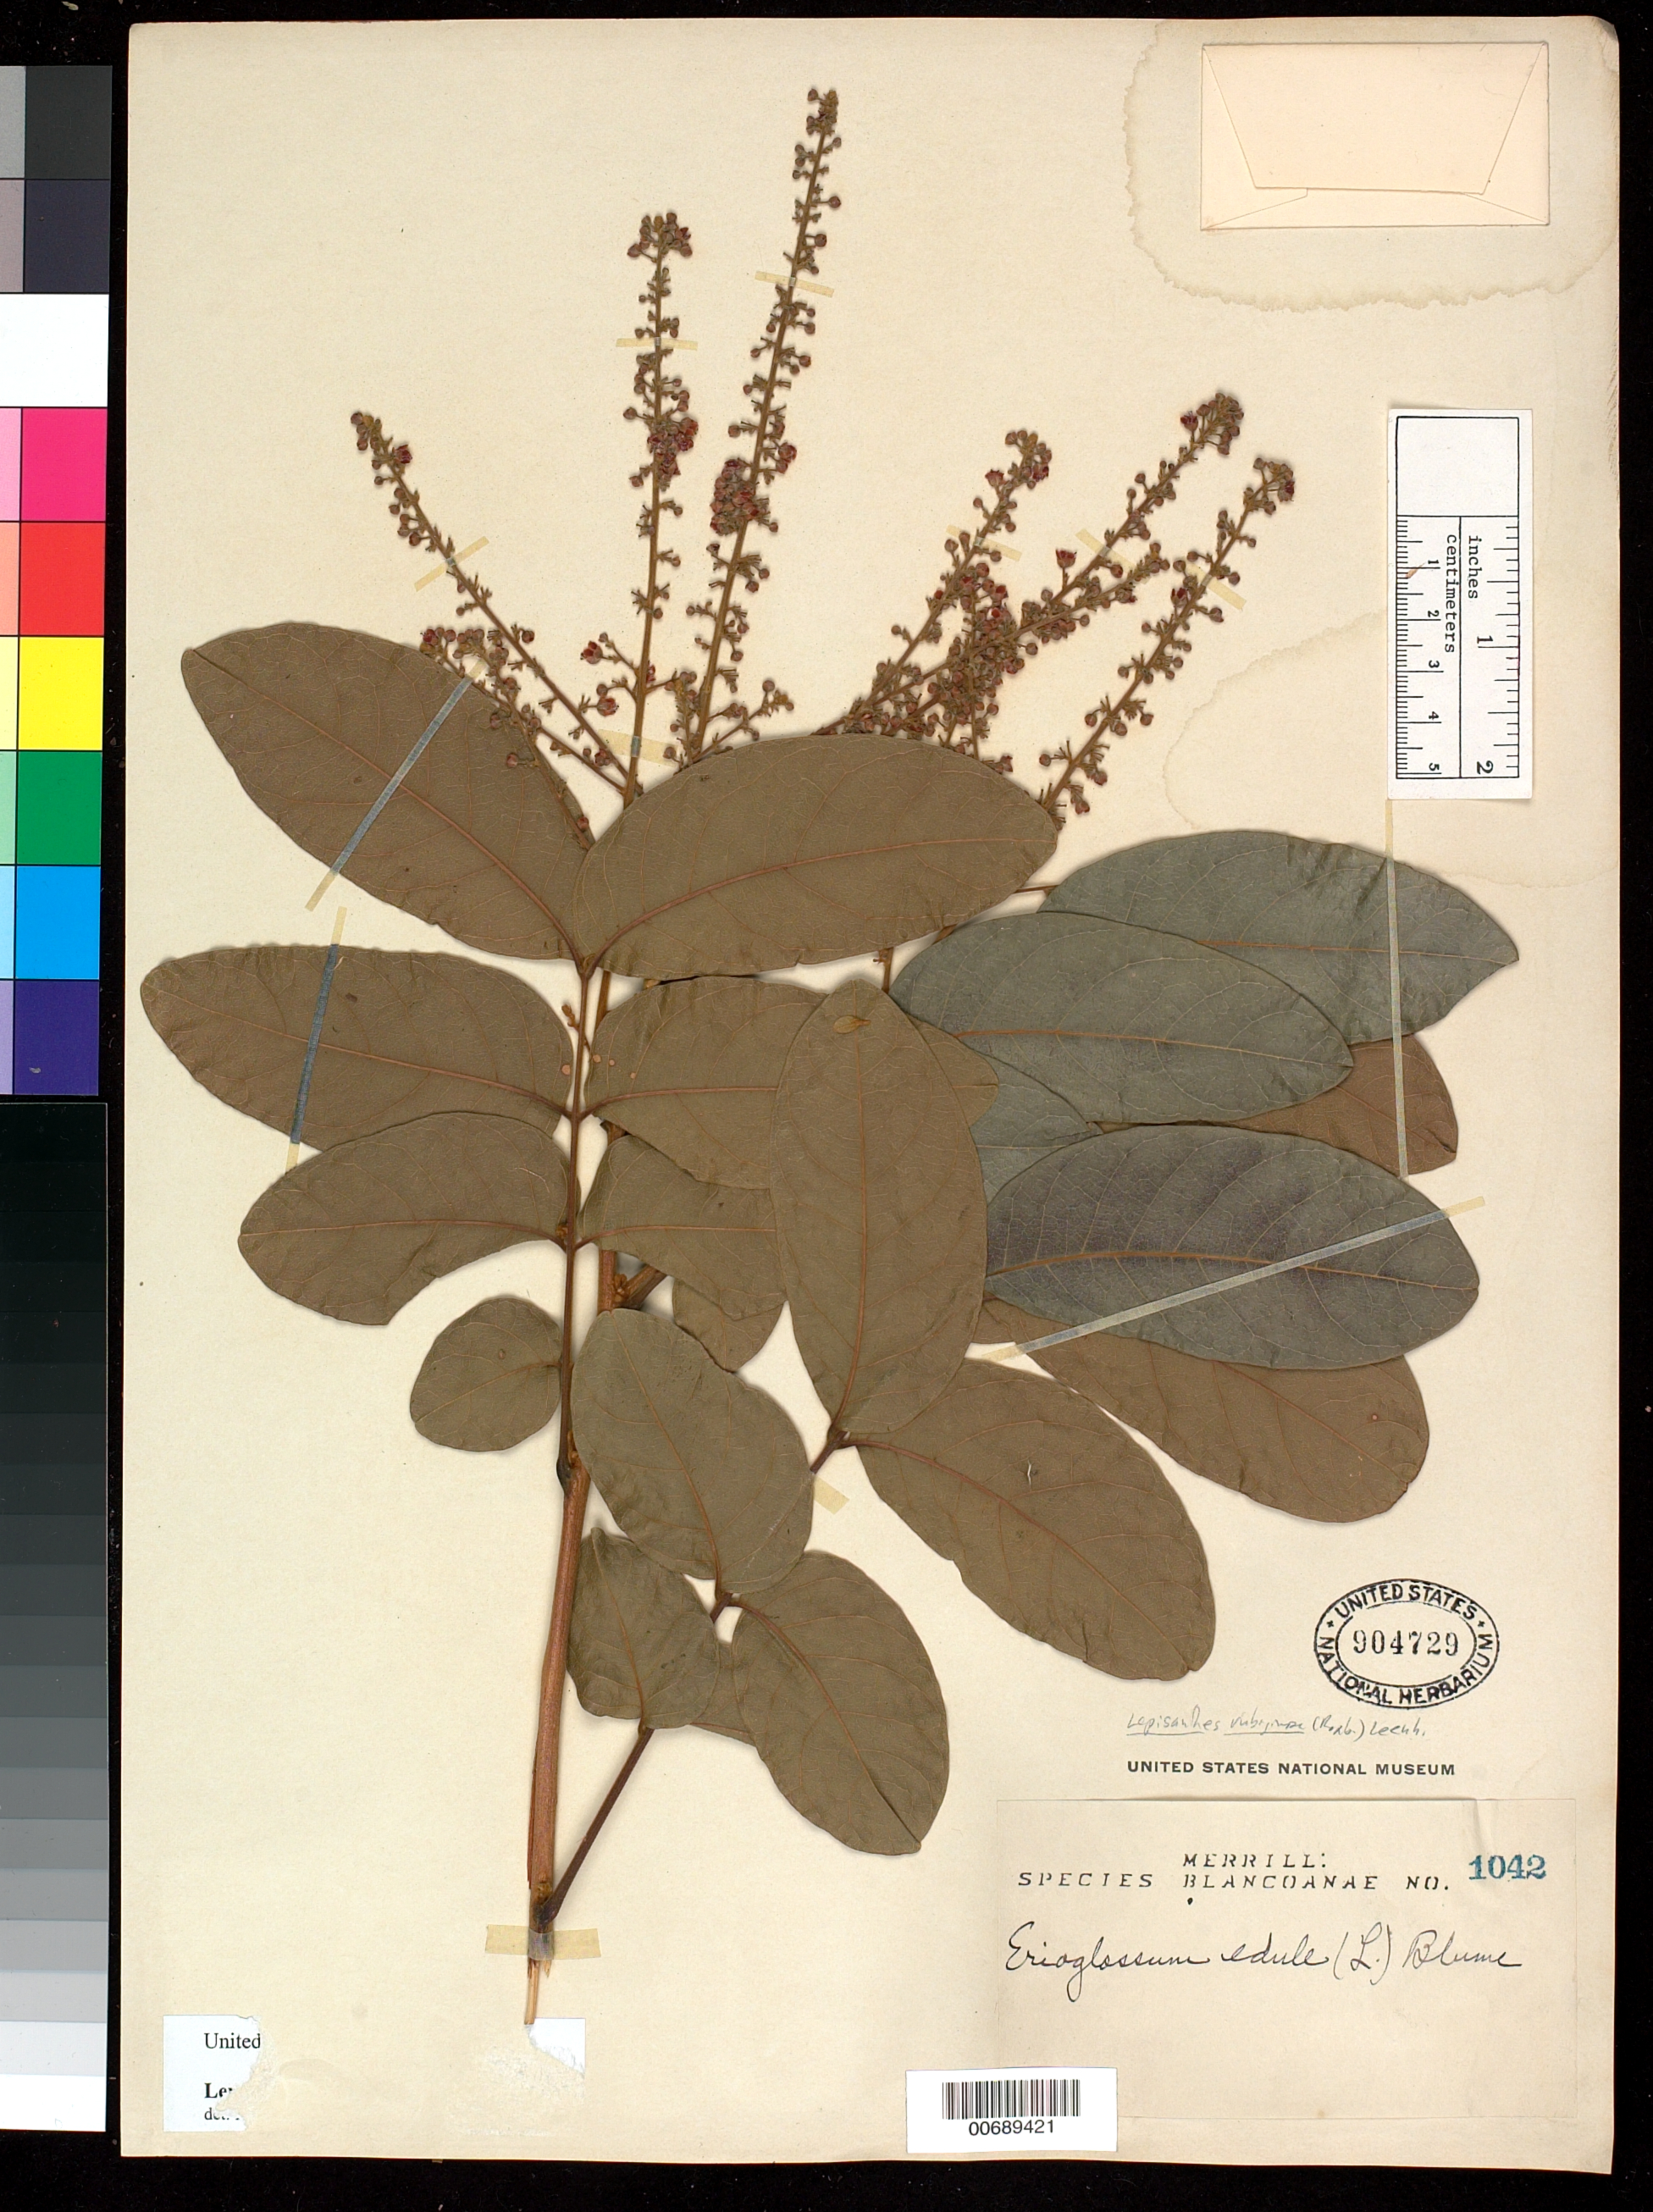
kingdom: Plantae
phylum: Tracheophyta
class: Magnoliopsida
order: Sapindales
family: Sapindaceae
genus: Lepisanthes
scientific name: Lepisanthes rubiginosa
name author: (Roxb.) Leenh.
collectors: E. D. Merrill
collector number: Sp. Blancoan. 1042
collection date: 1915-04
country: Philippines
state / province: Calabarzon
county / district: Batangas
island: Luzon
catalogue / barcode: US 904729